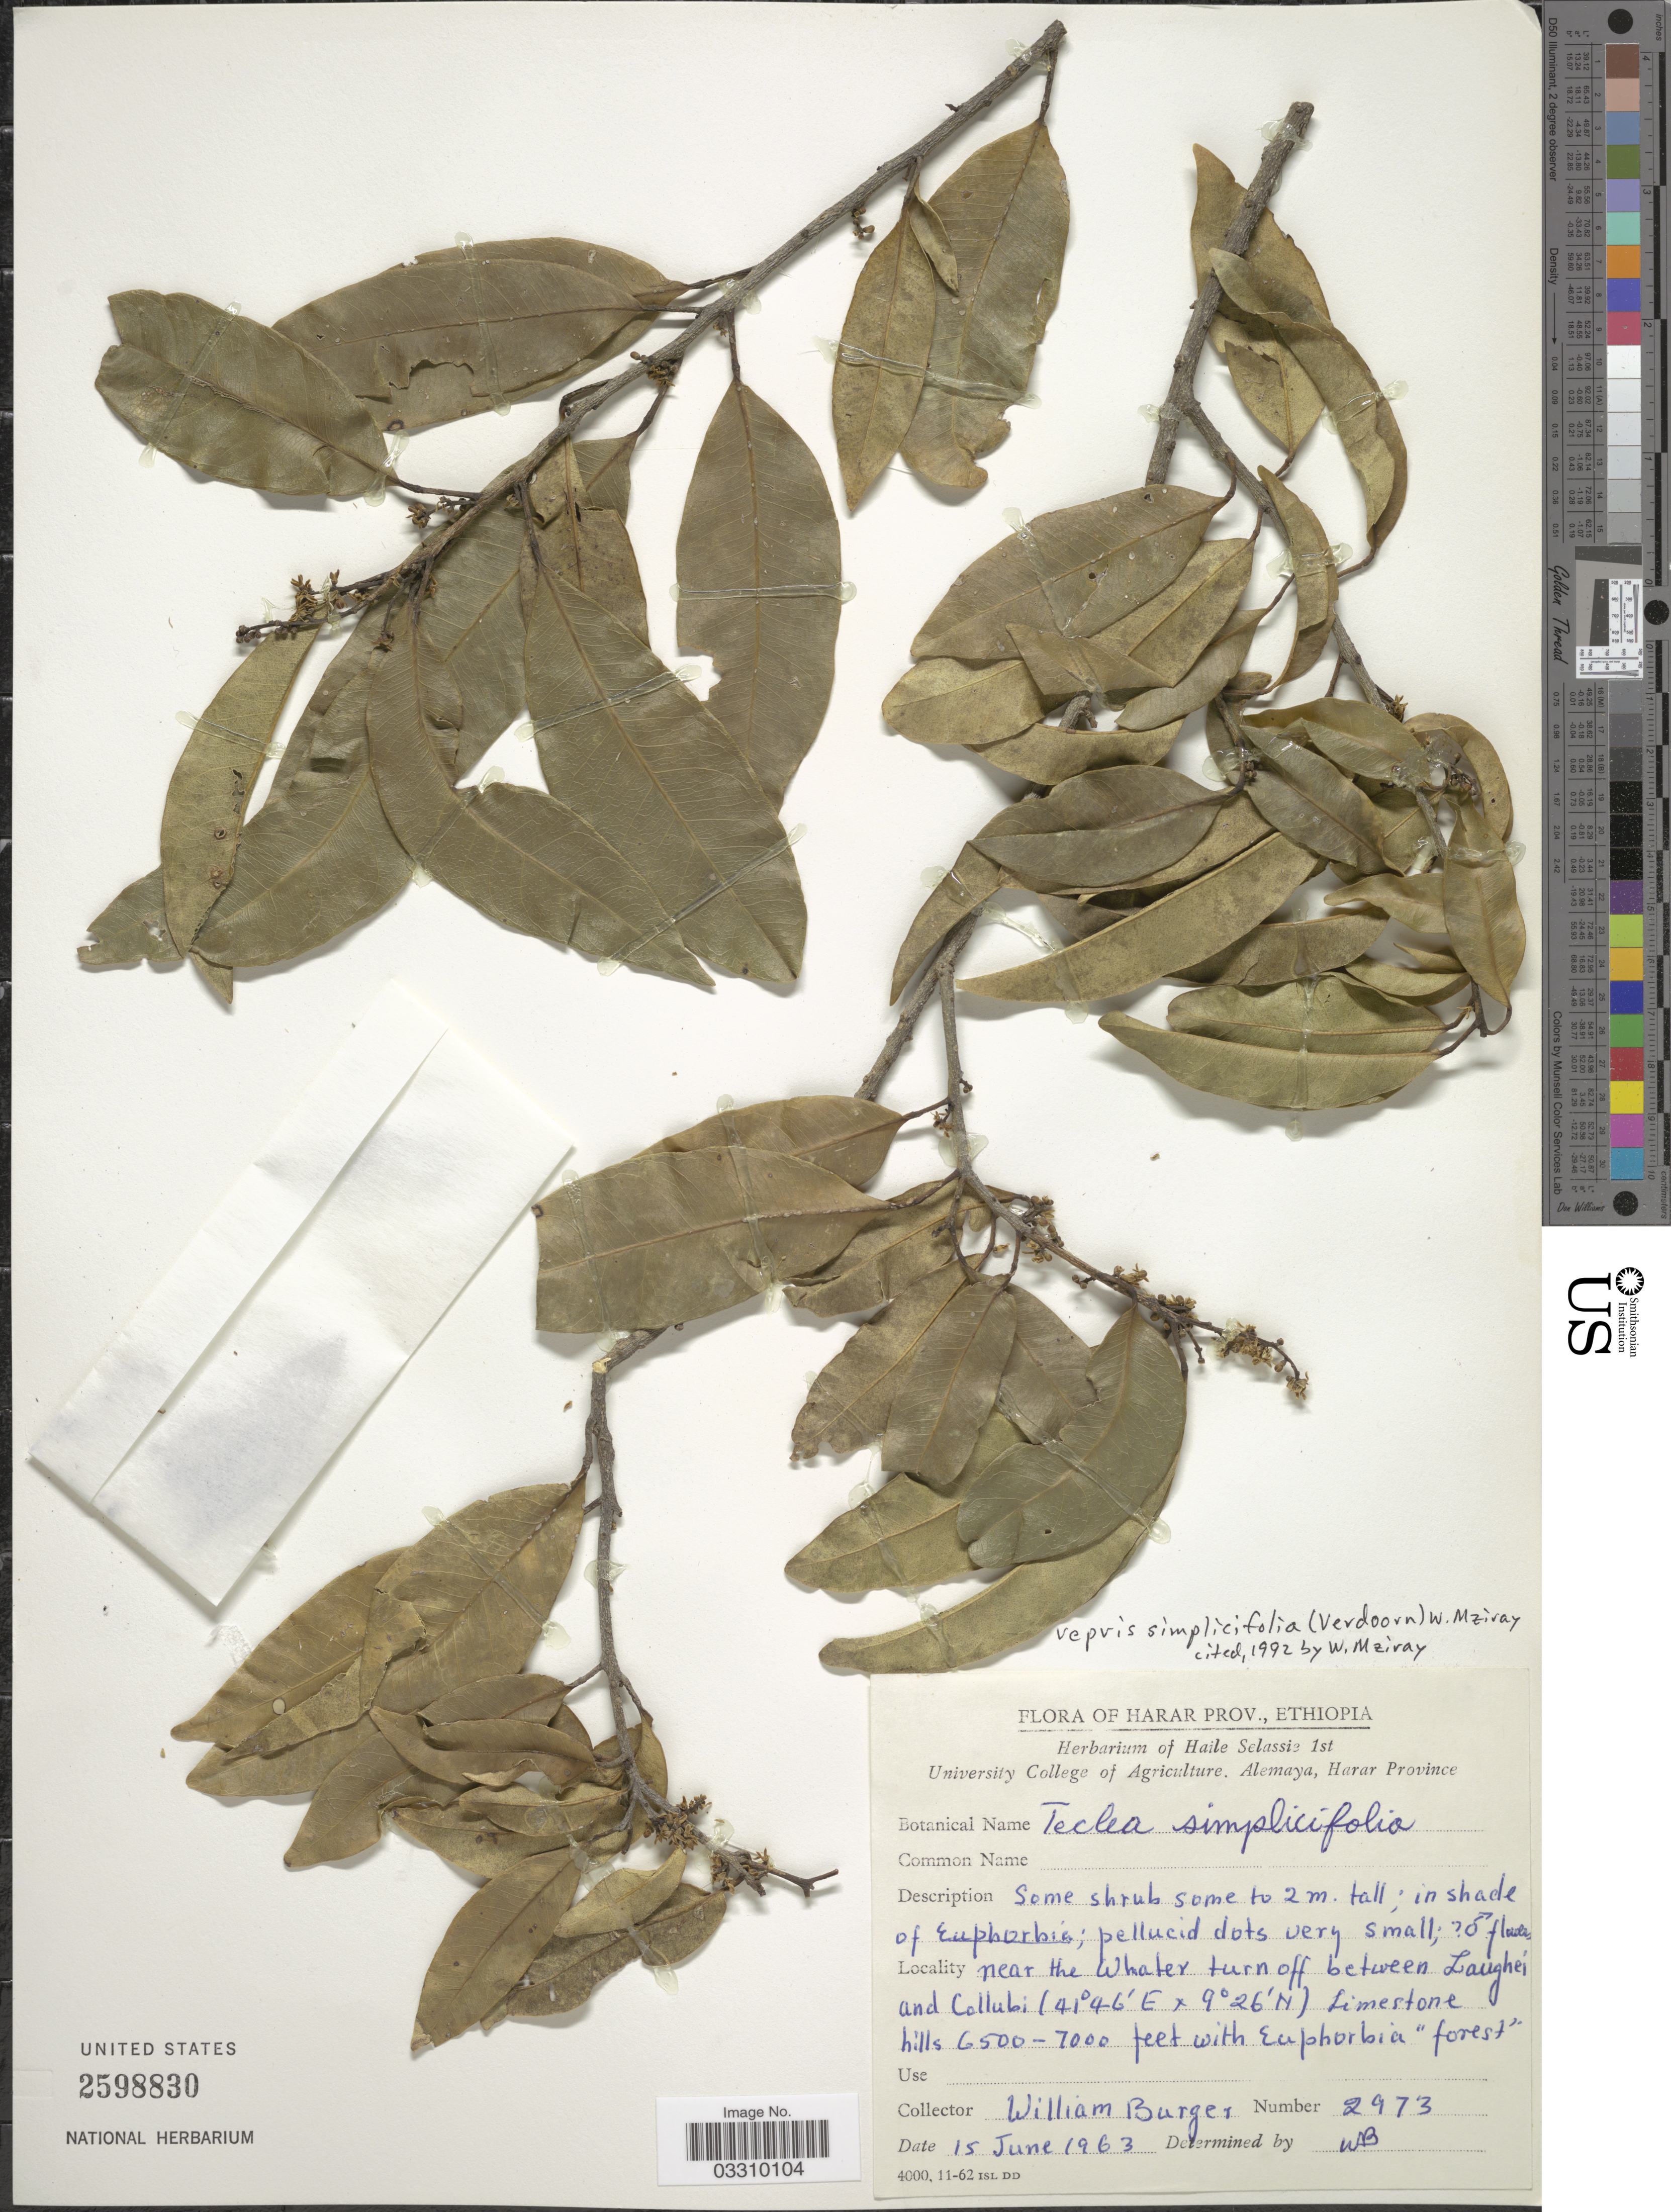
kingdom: Plantae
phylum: Tracheophyta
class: Magnoliopsida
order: Sapindales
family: Rutaceae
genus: Vepris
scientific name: Vepris simplicifolia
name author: (I. Verd.) Mziray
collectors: W. Burger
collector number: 2973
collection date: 1963-06-15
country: Ethiopia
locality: Harar Prov. Near the Whater turn off between Laughei and Collubi.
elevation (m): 1981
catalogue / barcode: US 2598830